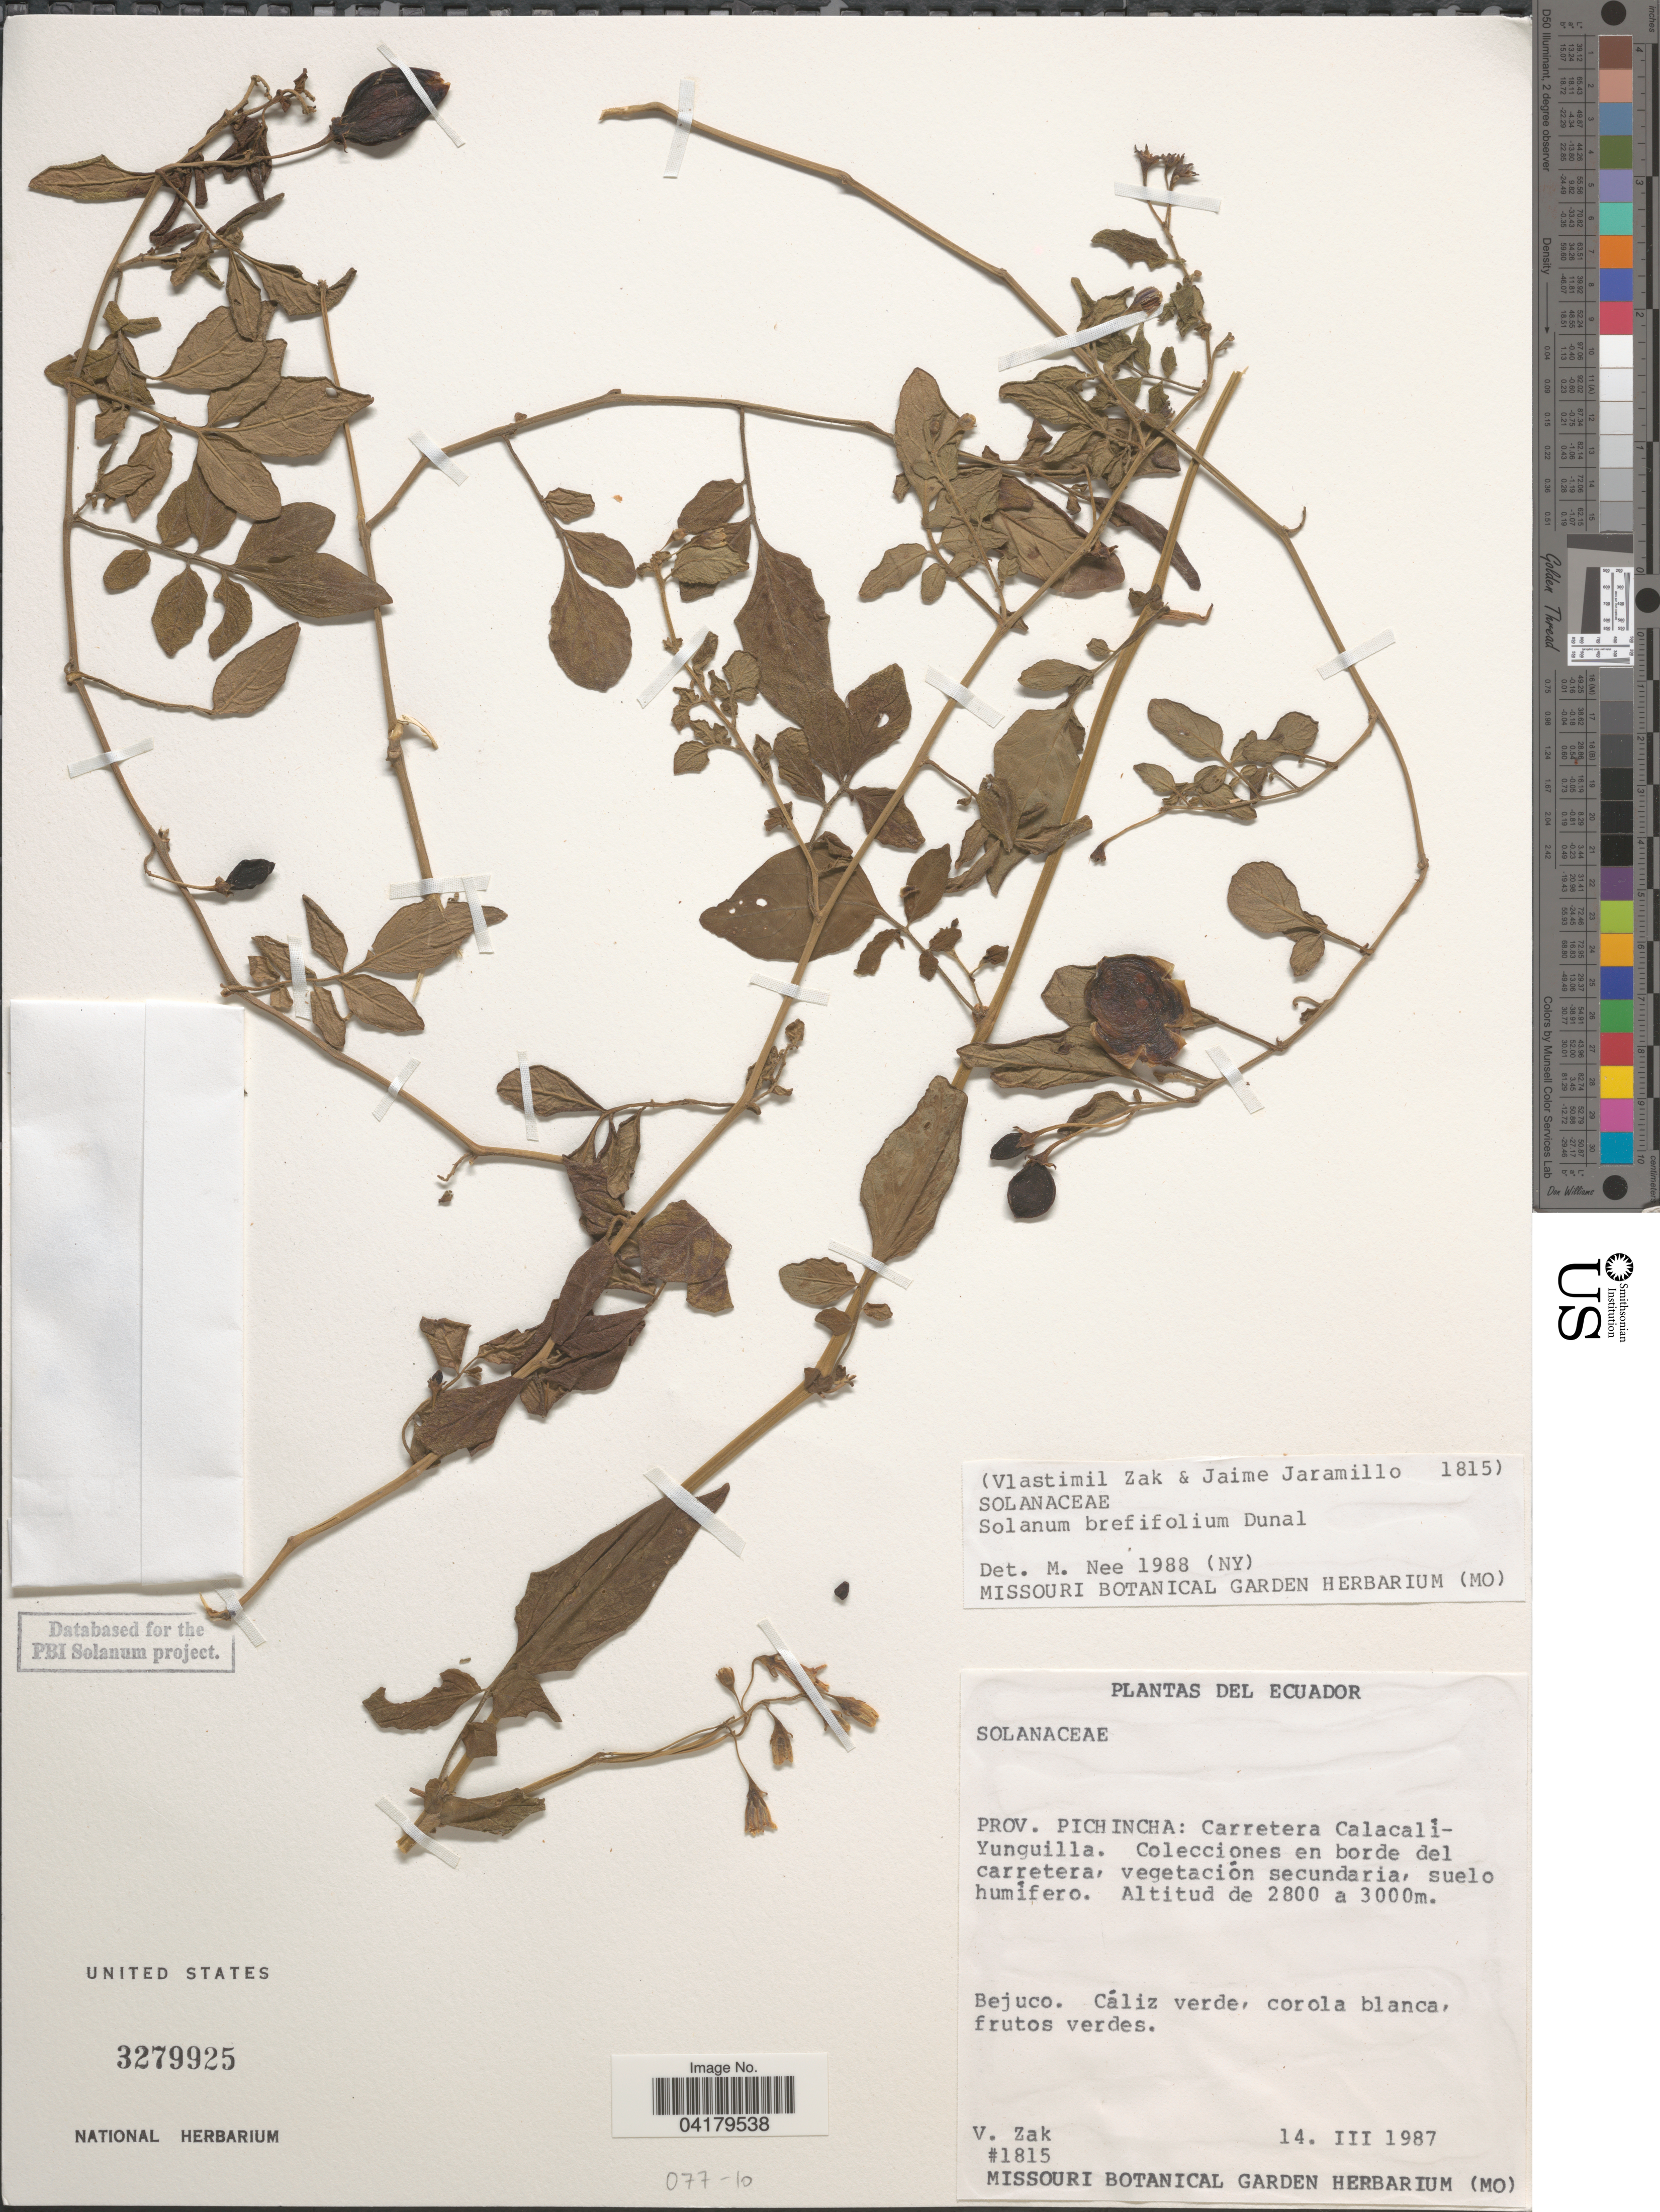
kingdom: Plantae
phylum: Tracheophyta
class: Magnoliopsida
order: Solanales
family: Solanaceae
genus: Solanum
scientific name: Solanum brevifolium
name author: Dunal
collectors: V. Zak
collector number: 1815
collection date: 1987-03-14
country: Ecuador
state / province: Pichincha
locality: Carretera Calacali-Yunguilla.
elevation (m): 2800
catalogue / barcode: US 3279925